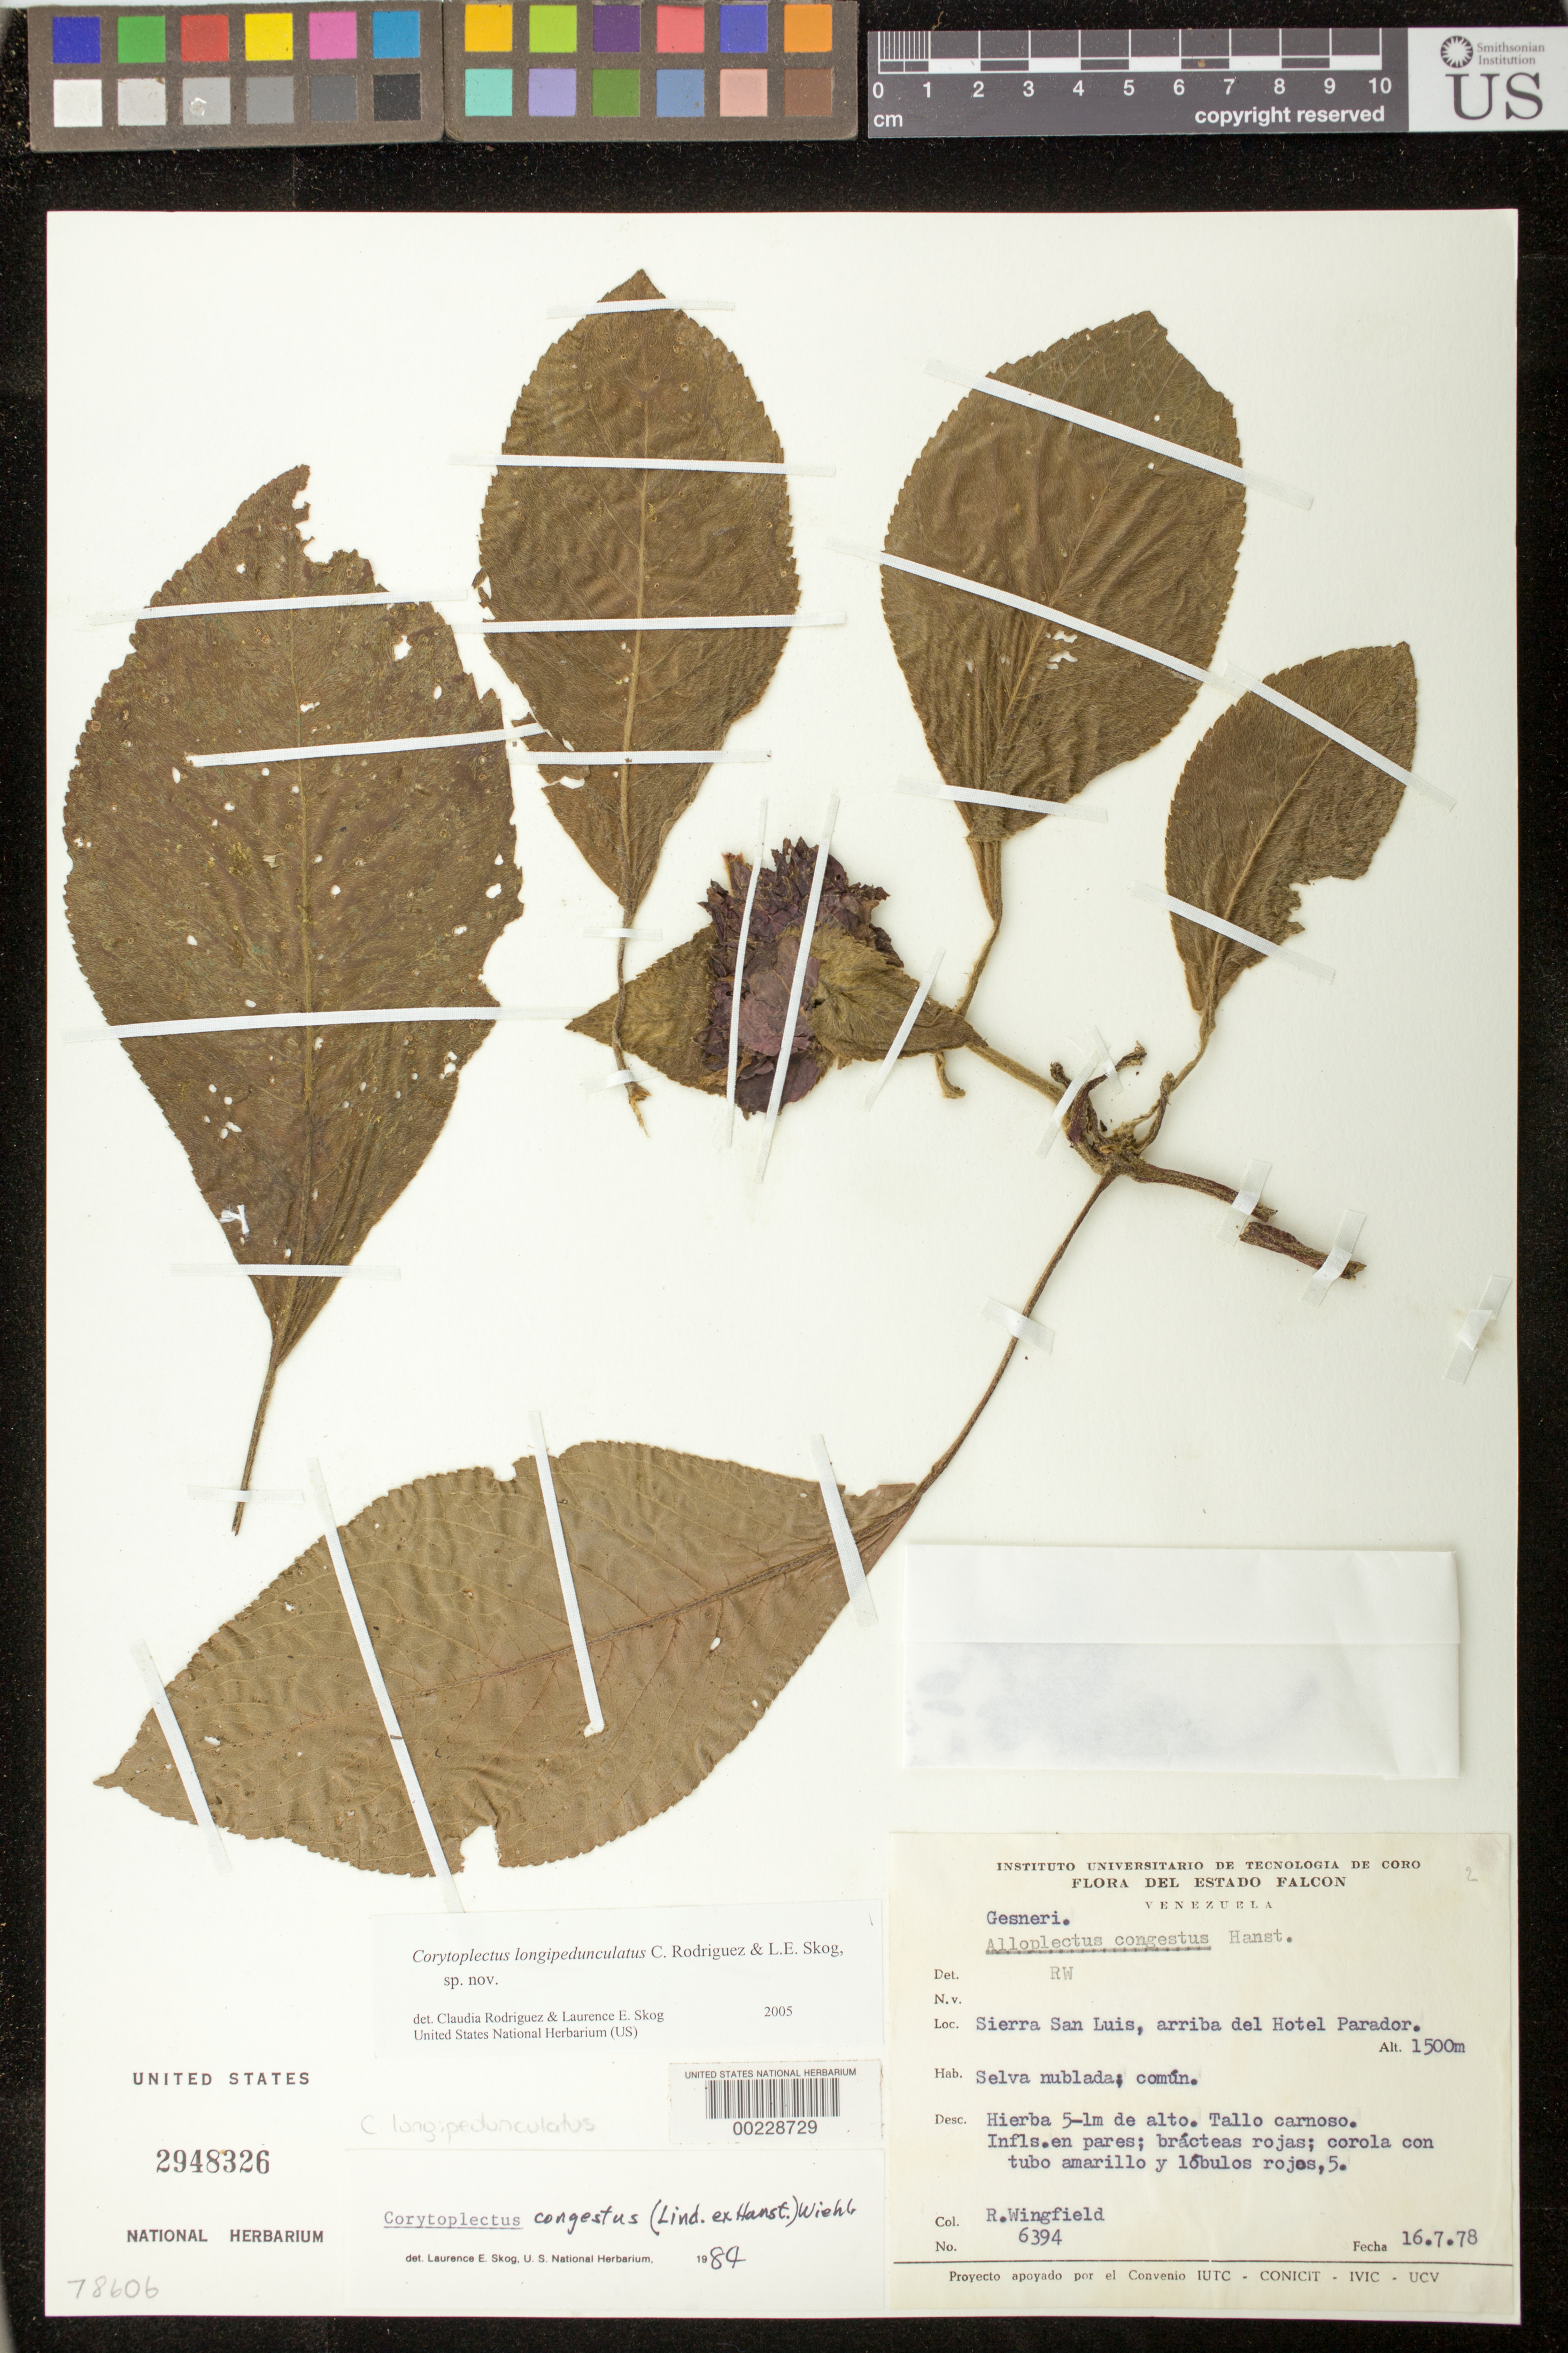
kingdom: Plantae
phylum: Tracheophyta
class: Magnoliopsida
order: Lamiales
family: Gesneriaceae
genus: Corytoplectus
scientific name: Corytoplectus longipedunculatus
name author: Rodr.-Flores & L.E. Skog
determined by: Rodríguez-Flores, C. I.; Skog, L. E.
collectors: R. Wingfield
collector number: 6394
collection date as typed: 16 Jul 1978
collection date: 1978-07-16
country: Venezuela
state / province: Falcón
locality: Sierra San Luis, above Hotel Parador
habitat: Cloud forest, common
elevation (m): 1500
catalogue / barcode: US 2948326